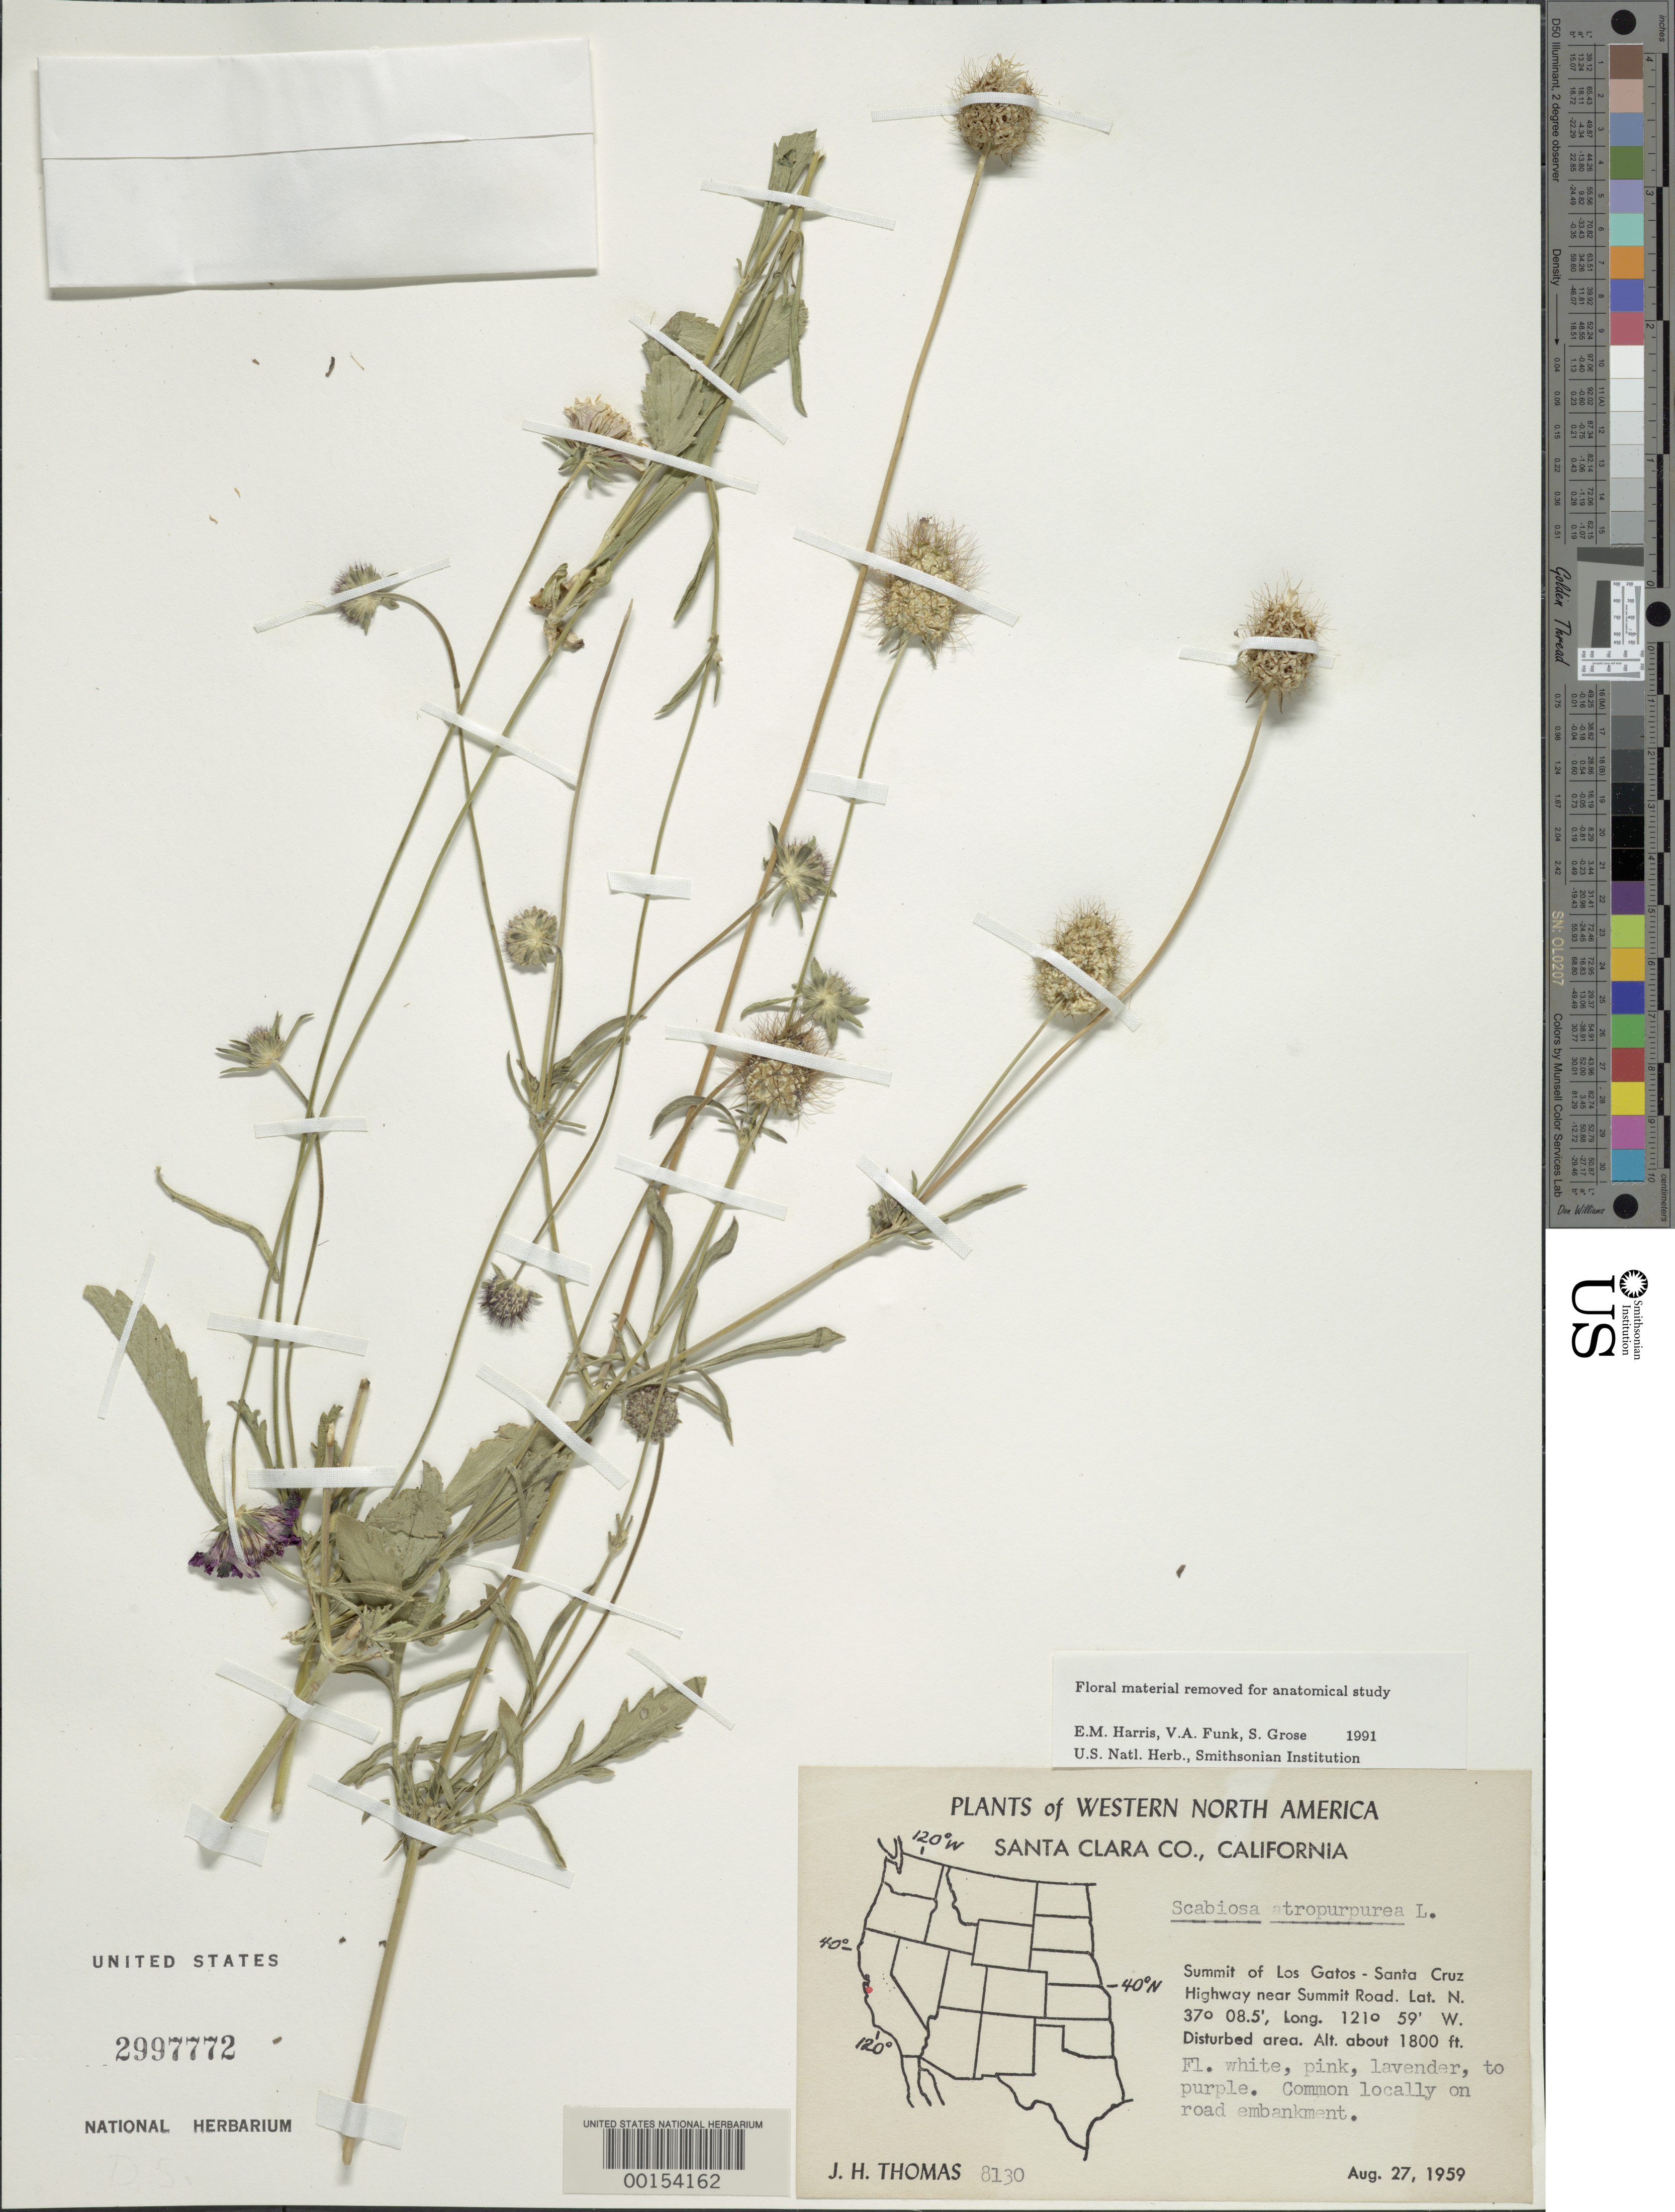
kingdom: Plantae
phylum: Tracheophyta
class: Magnoliopsida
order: Dipsacales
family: Caprifoliaceae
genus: Scabiosa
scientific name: Scabiosa atropurpurea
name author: L.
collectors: J. H. Thomas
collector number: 8130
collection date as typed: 27 Aug 1959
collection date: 1959-08-27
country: United States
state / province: California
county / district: Santa Clara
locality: Summit of Los Gatos, Santa Cruz Hwy near summit Road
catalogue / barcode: US 2997772